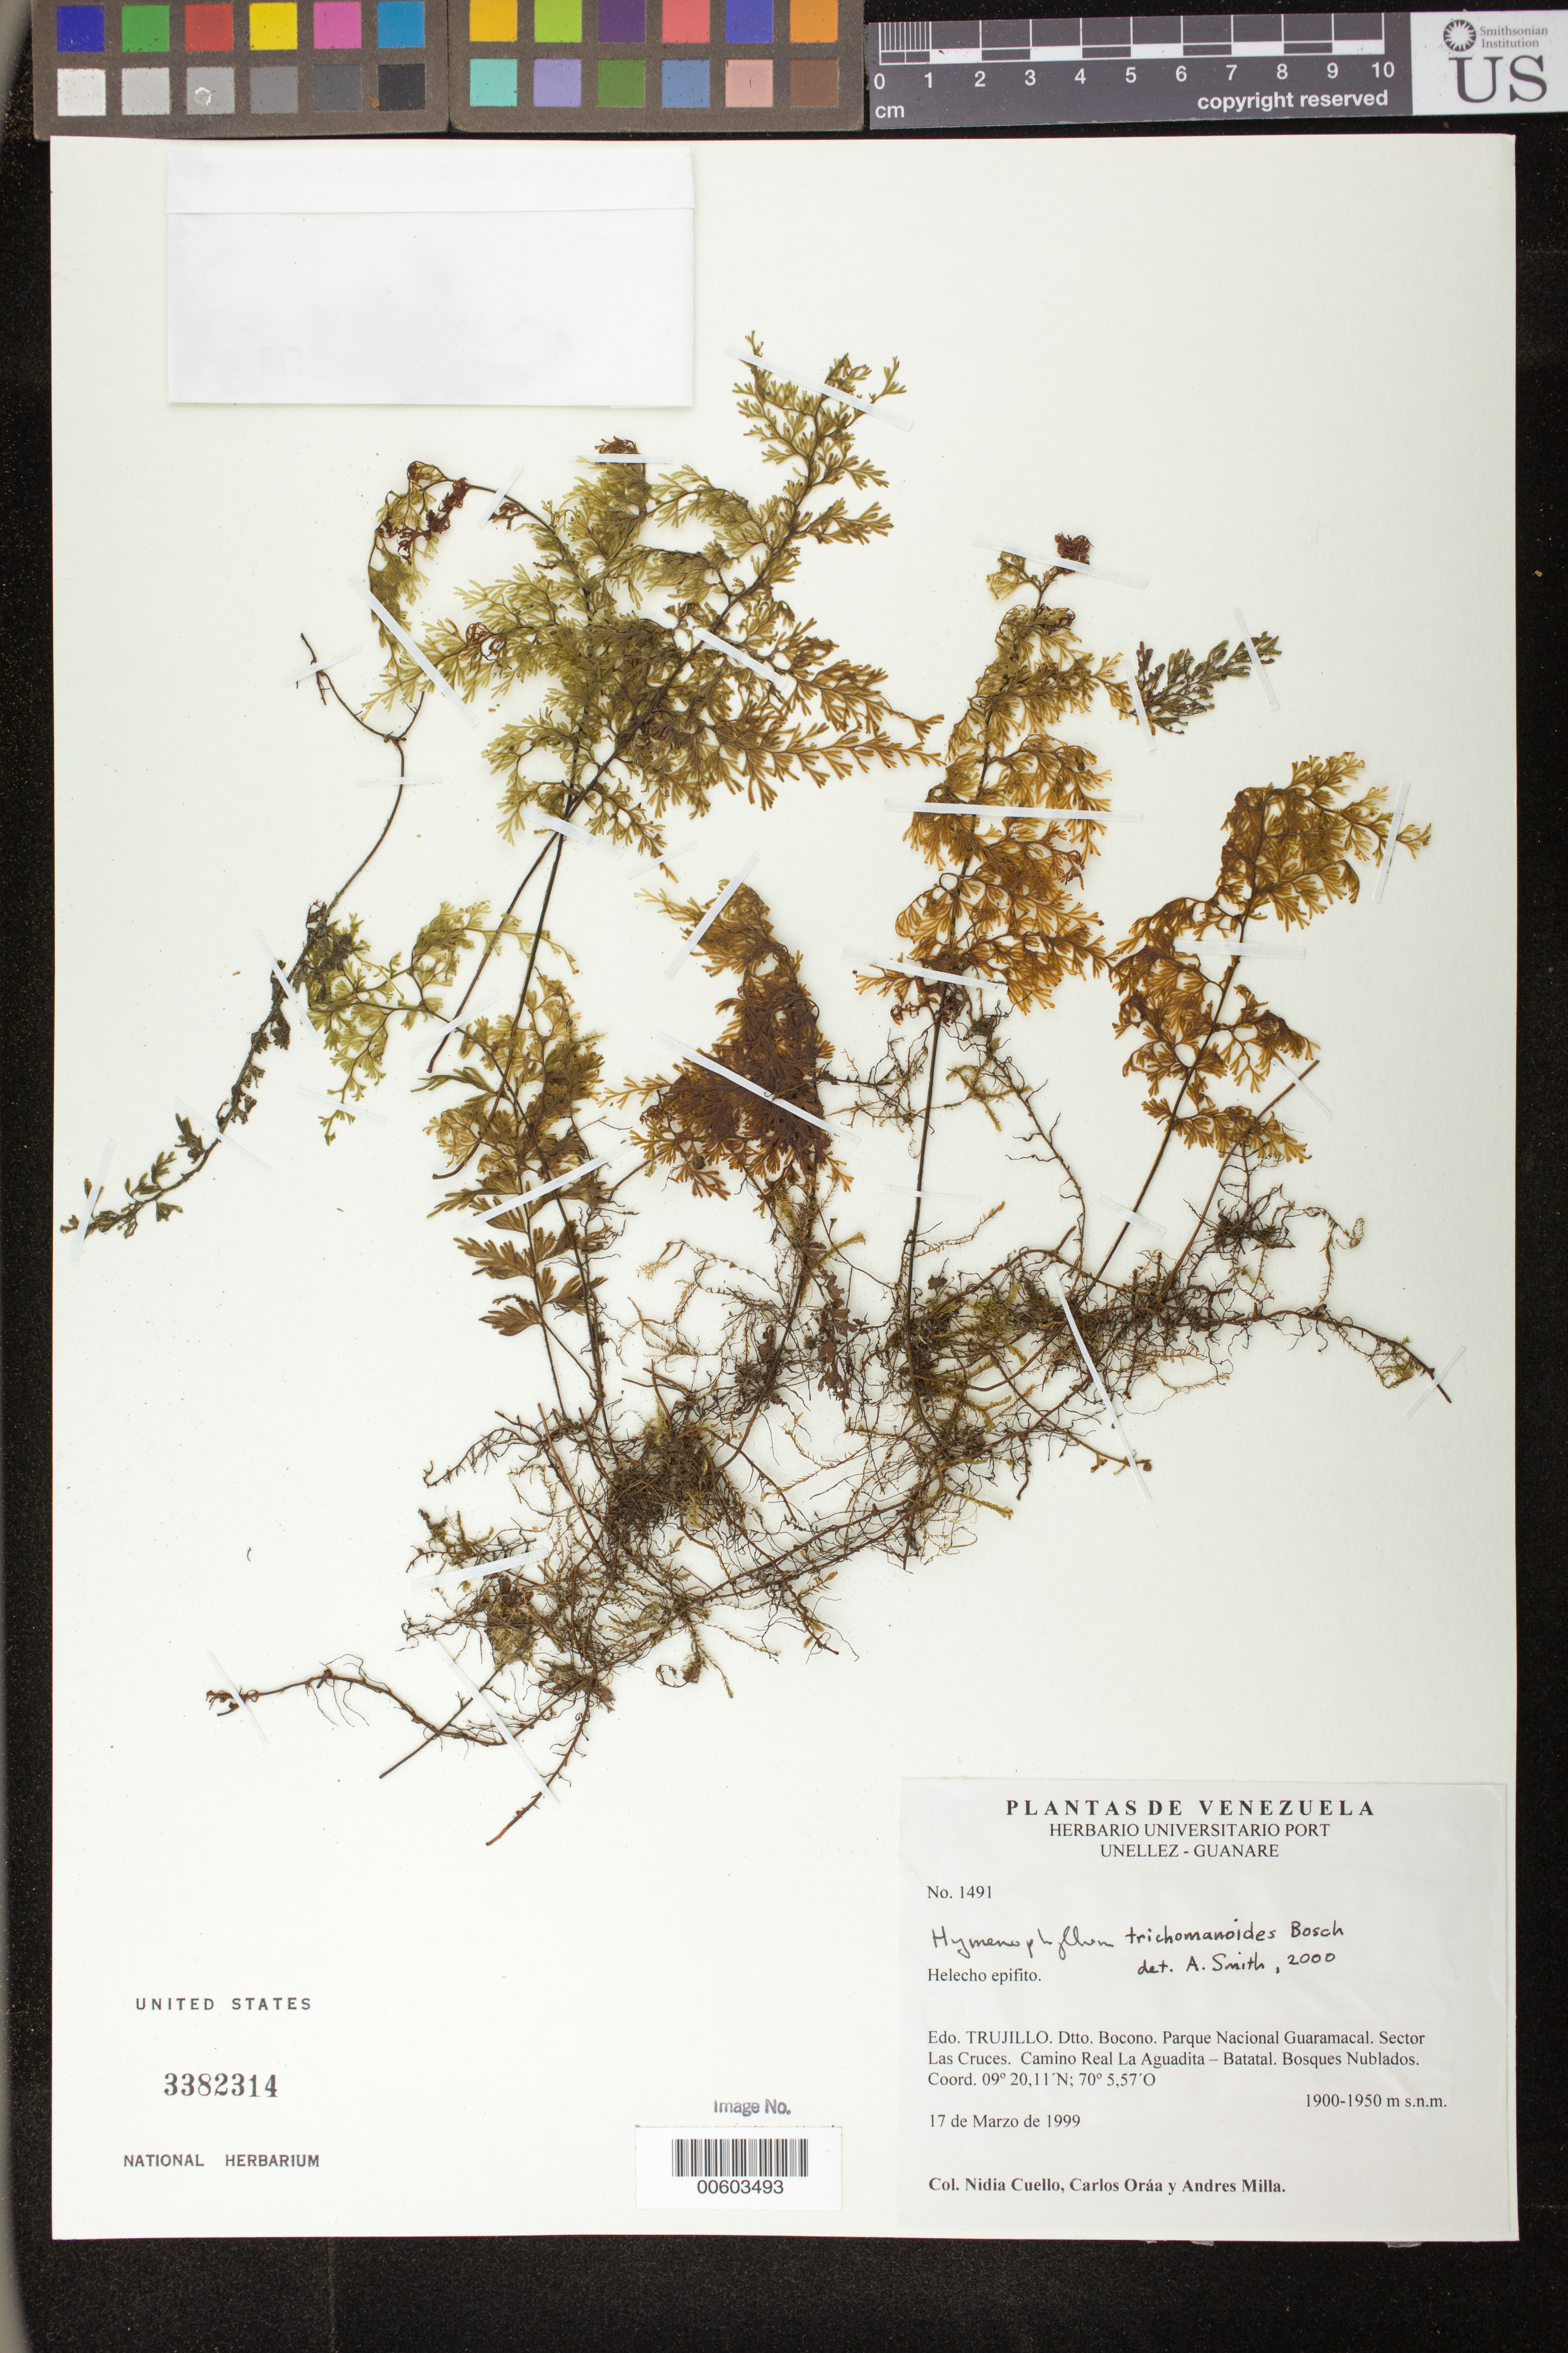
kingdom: Plantae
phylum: Tracheophyta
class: Polypodiopsida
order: Hymenophyllales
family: Hymenophyllaceae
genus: Hymenophyllum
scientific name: Hymenophyllum trichomanoides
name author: Bosch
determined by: Smith, Alan R., (UC)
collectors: N. L. Cuello, C. Oráa & A. Milla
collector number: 1491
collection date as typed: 17 Mar 1999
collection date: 1999-03-17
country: Venezuela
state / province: Trujillo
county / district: Boconó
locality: Parque Nacional Guaramacal. Sector Las Cruces. Camino Real La Aguadita - Batatal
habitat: Bosques nublados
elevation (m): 1900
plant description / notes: PORT, US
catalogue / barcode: US 3382314